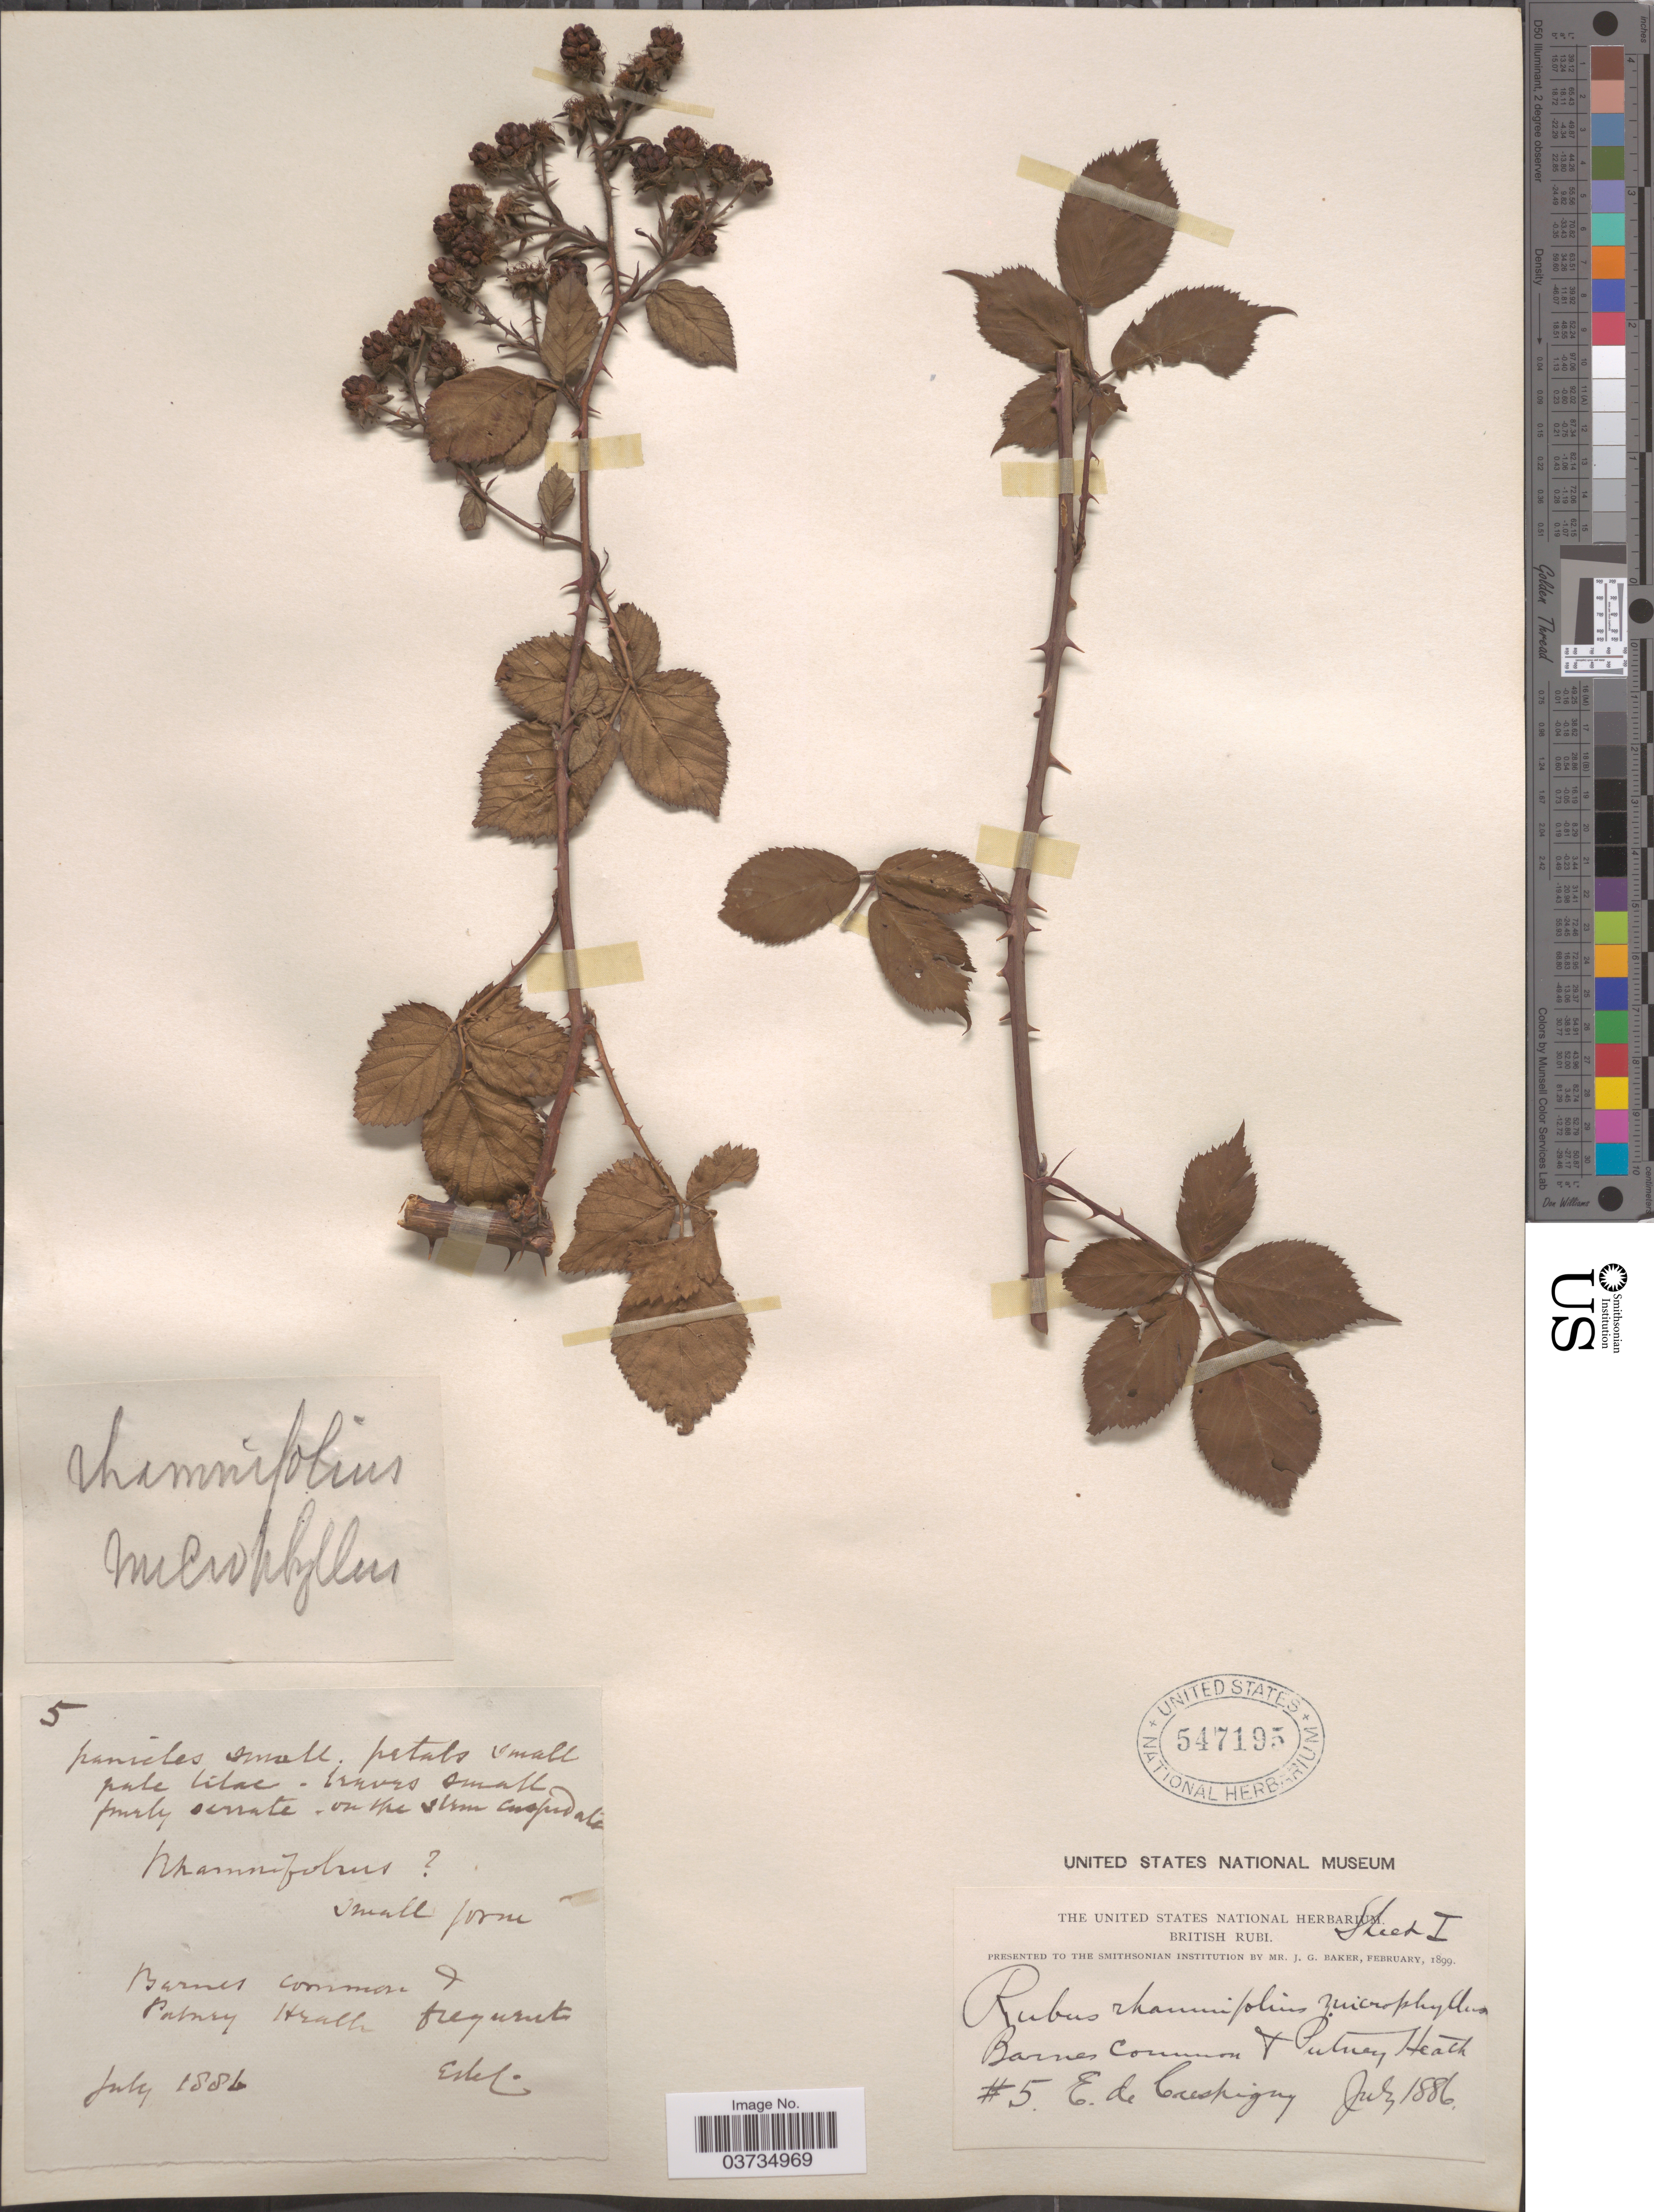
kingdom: Plantae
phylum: Tracheophyta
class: Magnoliopsida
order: Rosales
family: Rosaceae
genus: Rubus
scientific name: Rubus rhamnifolius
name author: Weihe & Nees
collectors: E. de Crespigny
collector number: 5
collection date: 1886-07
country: United Kingdom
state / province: England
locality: Barnes Common & Putney Heath.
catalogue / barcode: US 547195